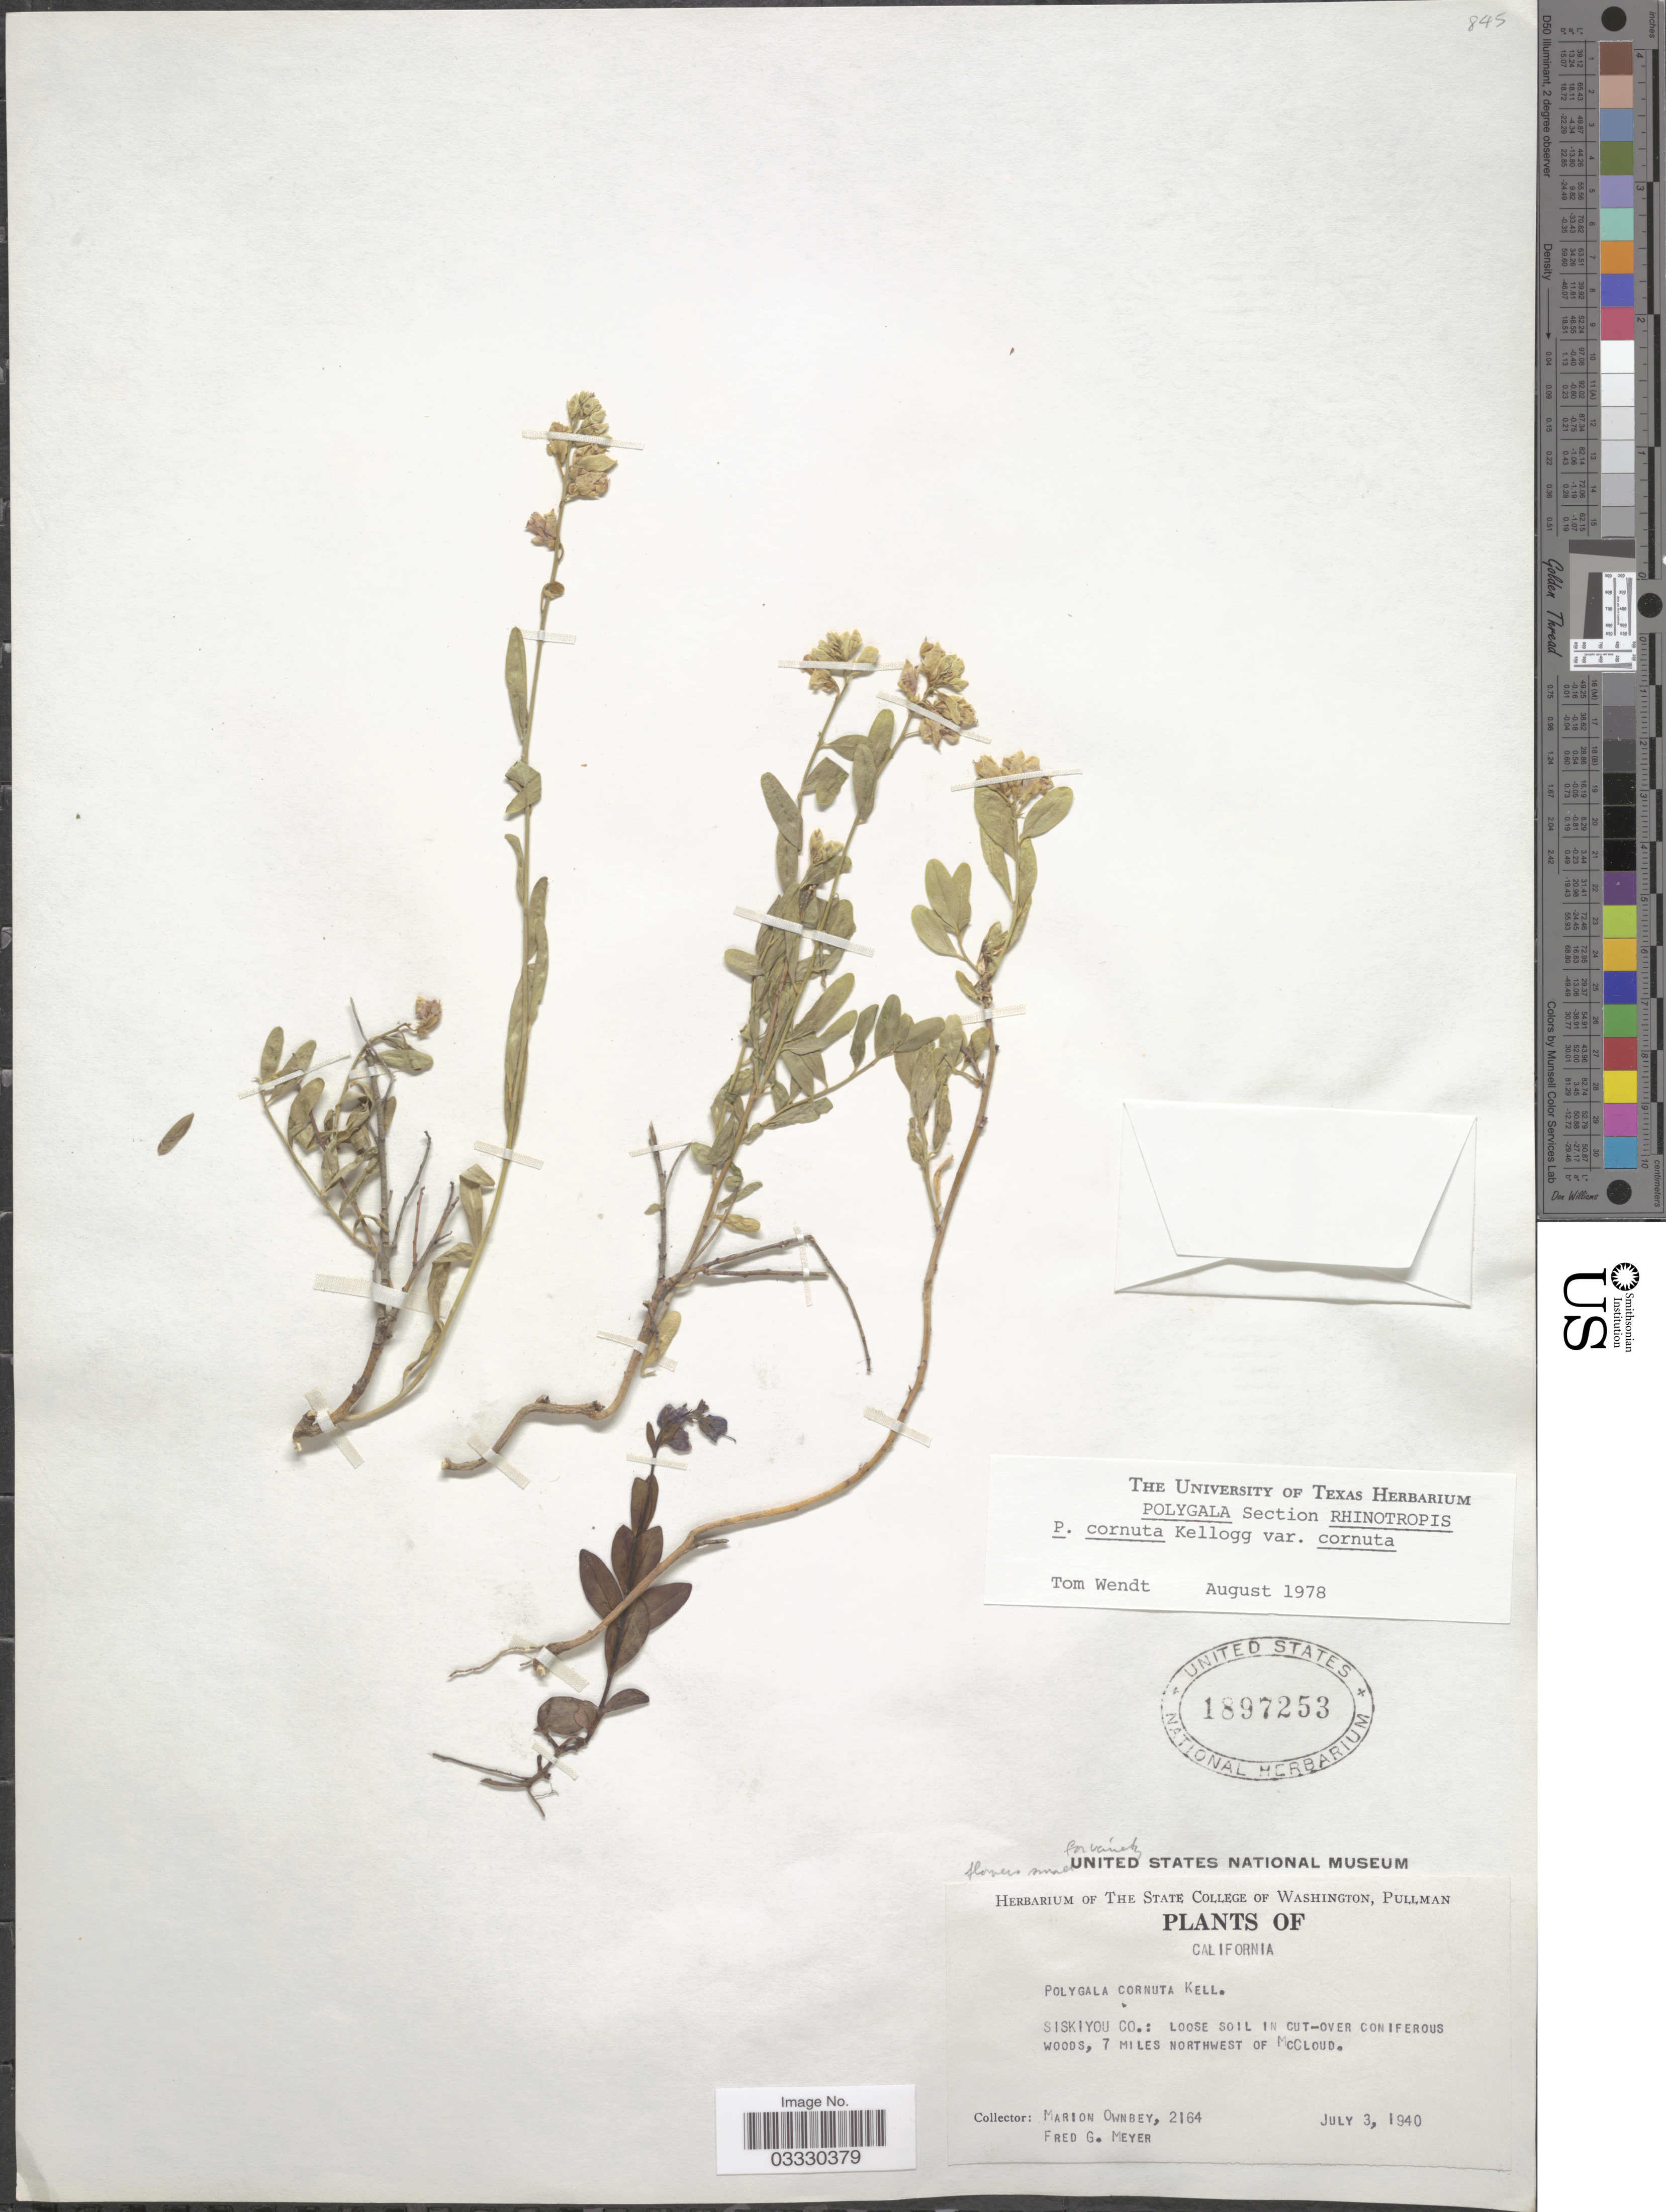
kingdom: Plantae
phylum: Tracheophyta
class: Magnoliopsida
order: Fabales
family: Polygalaceae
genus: Rhinotropis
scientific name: Rhinotropis cornuta var. cornuta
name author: (Kellogg) J.R. Abbott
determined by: Strong, Mark T., (BOT), Smithsonian Institution - National Museum of Natural History (UNITED STATES)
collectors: M. Ownbey & F. G. Meyer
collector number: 2164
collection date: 1940-07-03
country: United States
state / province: California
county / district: Siskiyou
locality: Siskiyou Co.: 7 miles northwest of McCloud.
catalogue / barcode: US 1897253